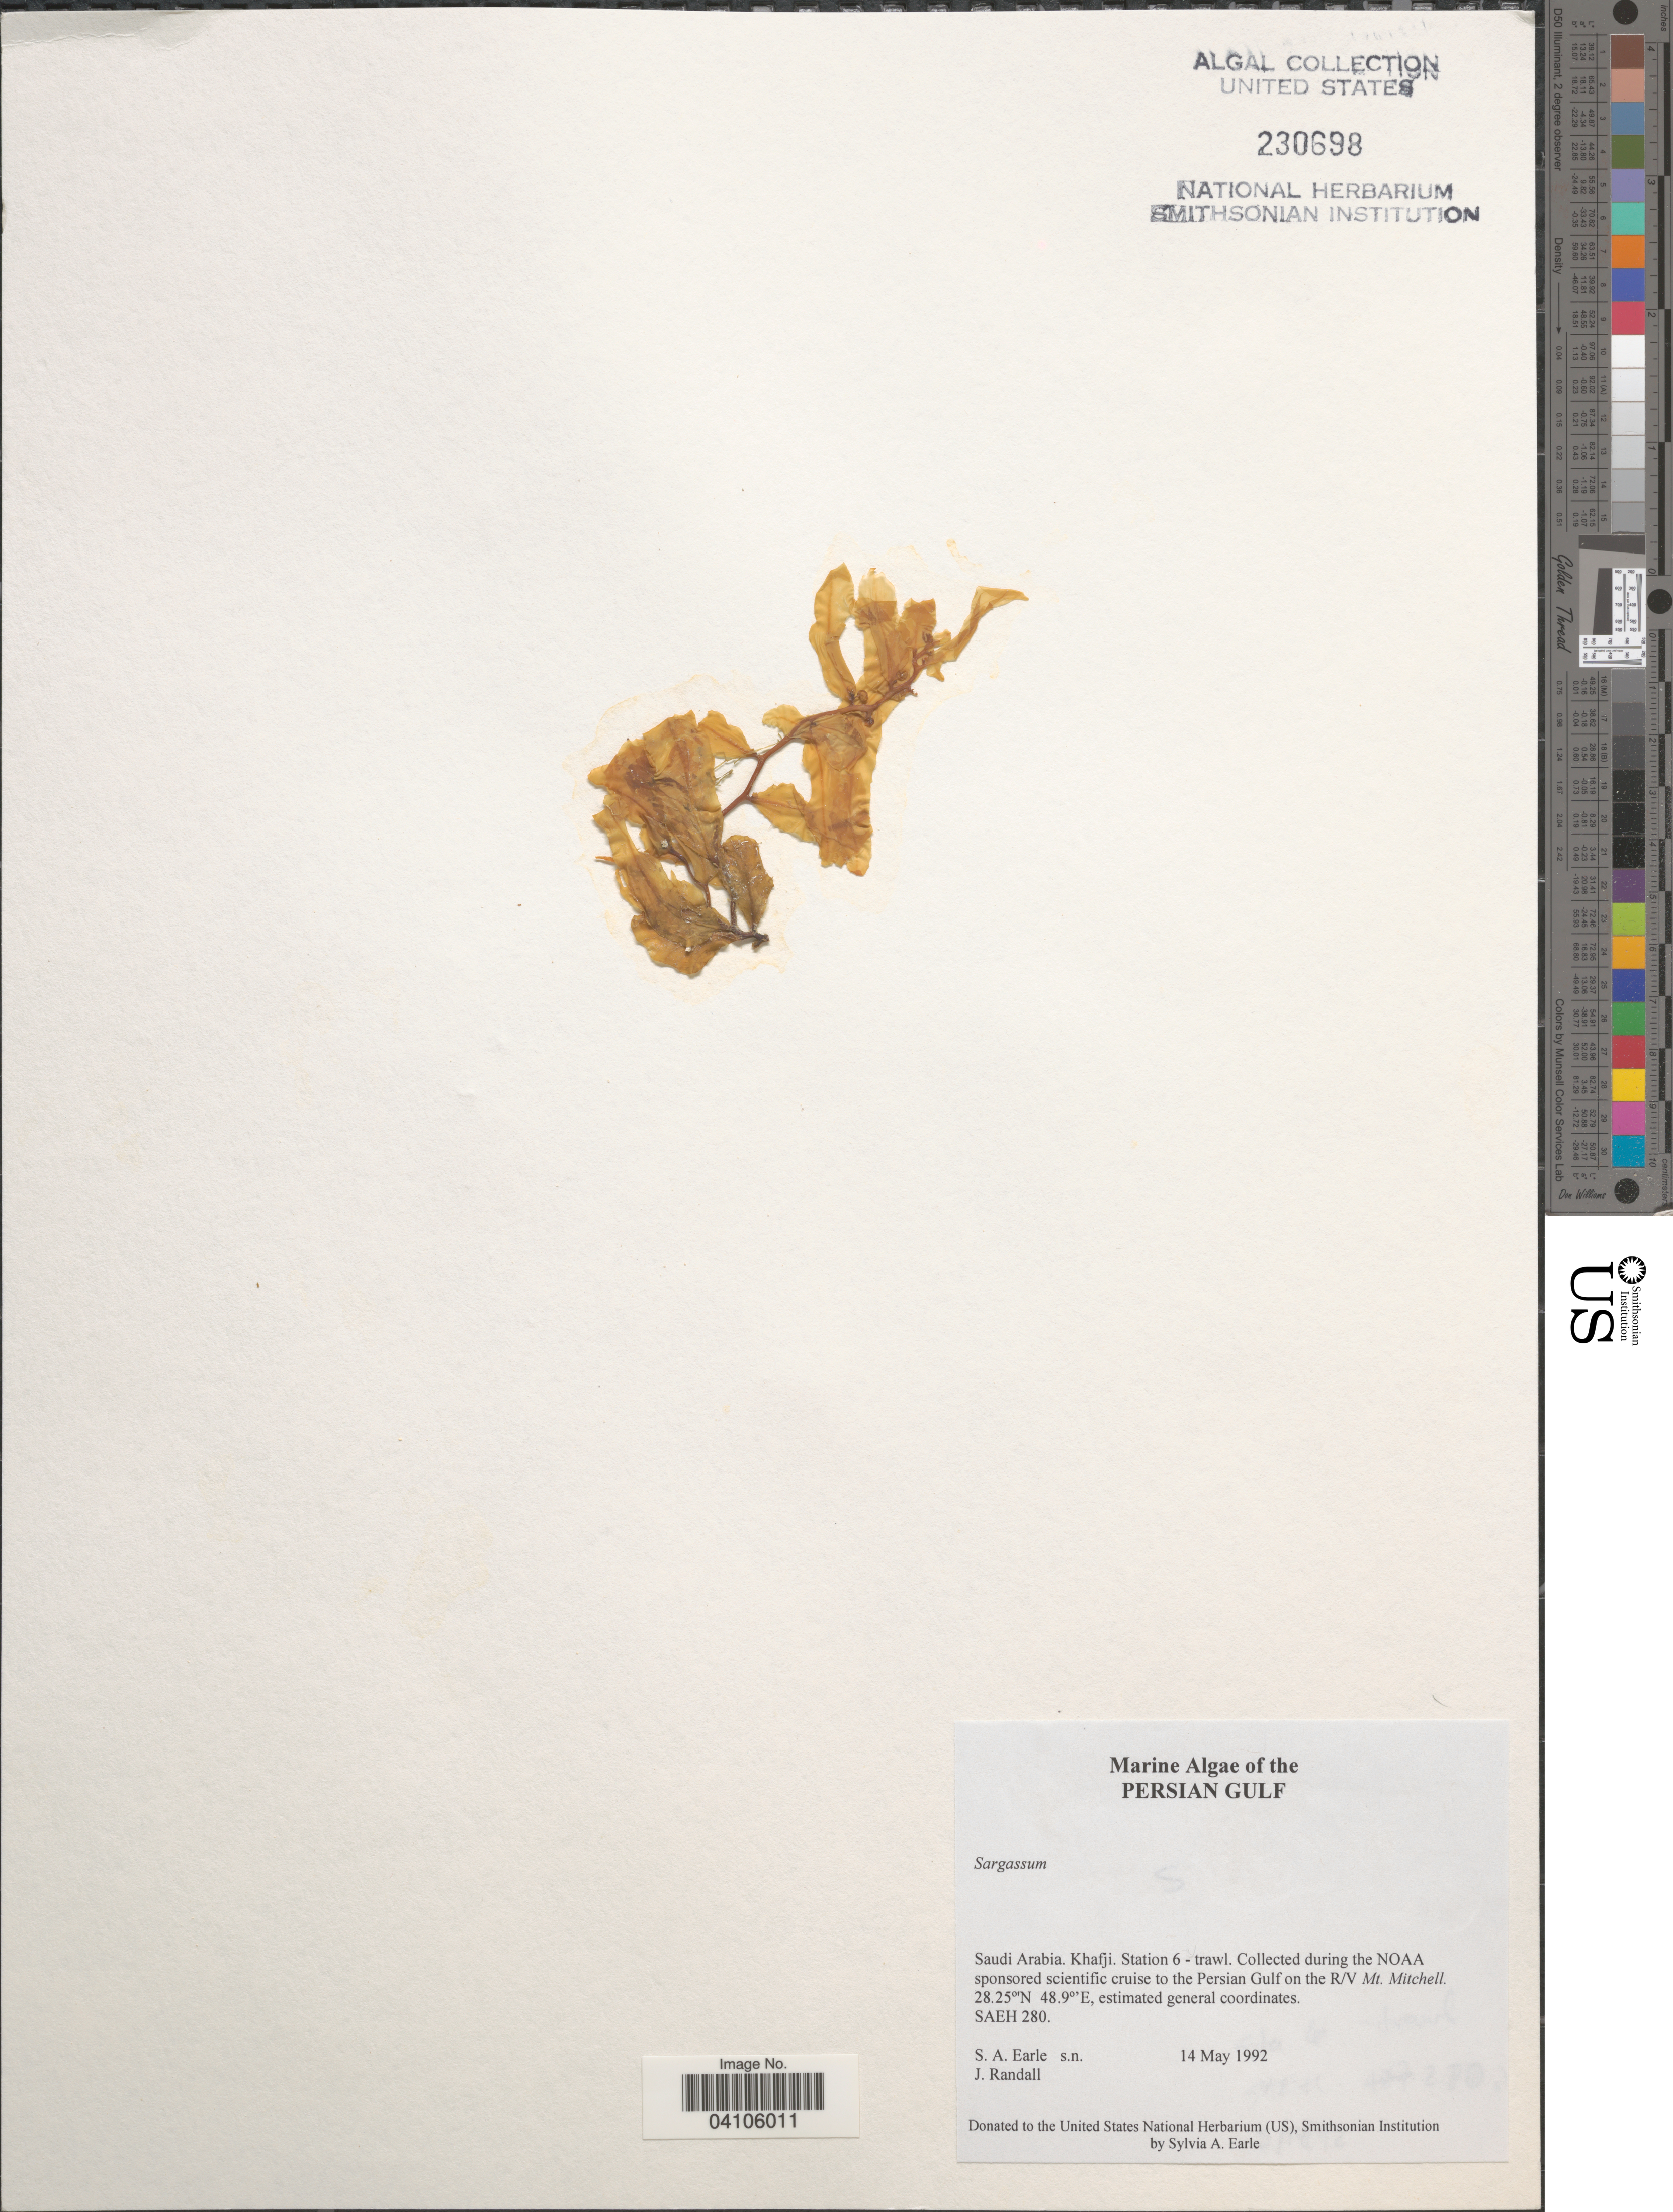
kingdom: Chromista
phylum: Ochrophyta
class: Phaeophyceae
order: Fucales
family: Sargassaceae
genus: Sargassum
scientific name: Sargassum sp.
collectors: S. A. Earle & J. Randall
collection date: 1992-05-14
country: Saudi Arabia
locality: Persian Gulf. Khafji. Station 6 - trawl. The NOAA sponsored scientific cruise to the Persian Gulf on the R/V Mt. Mitchell.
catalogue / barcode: US 230698